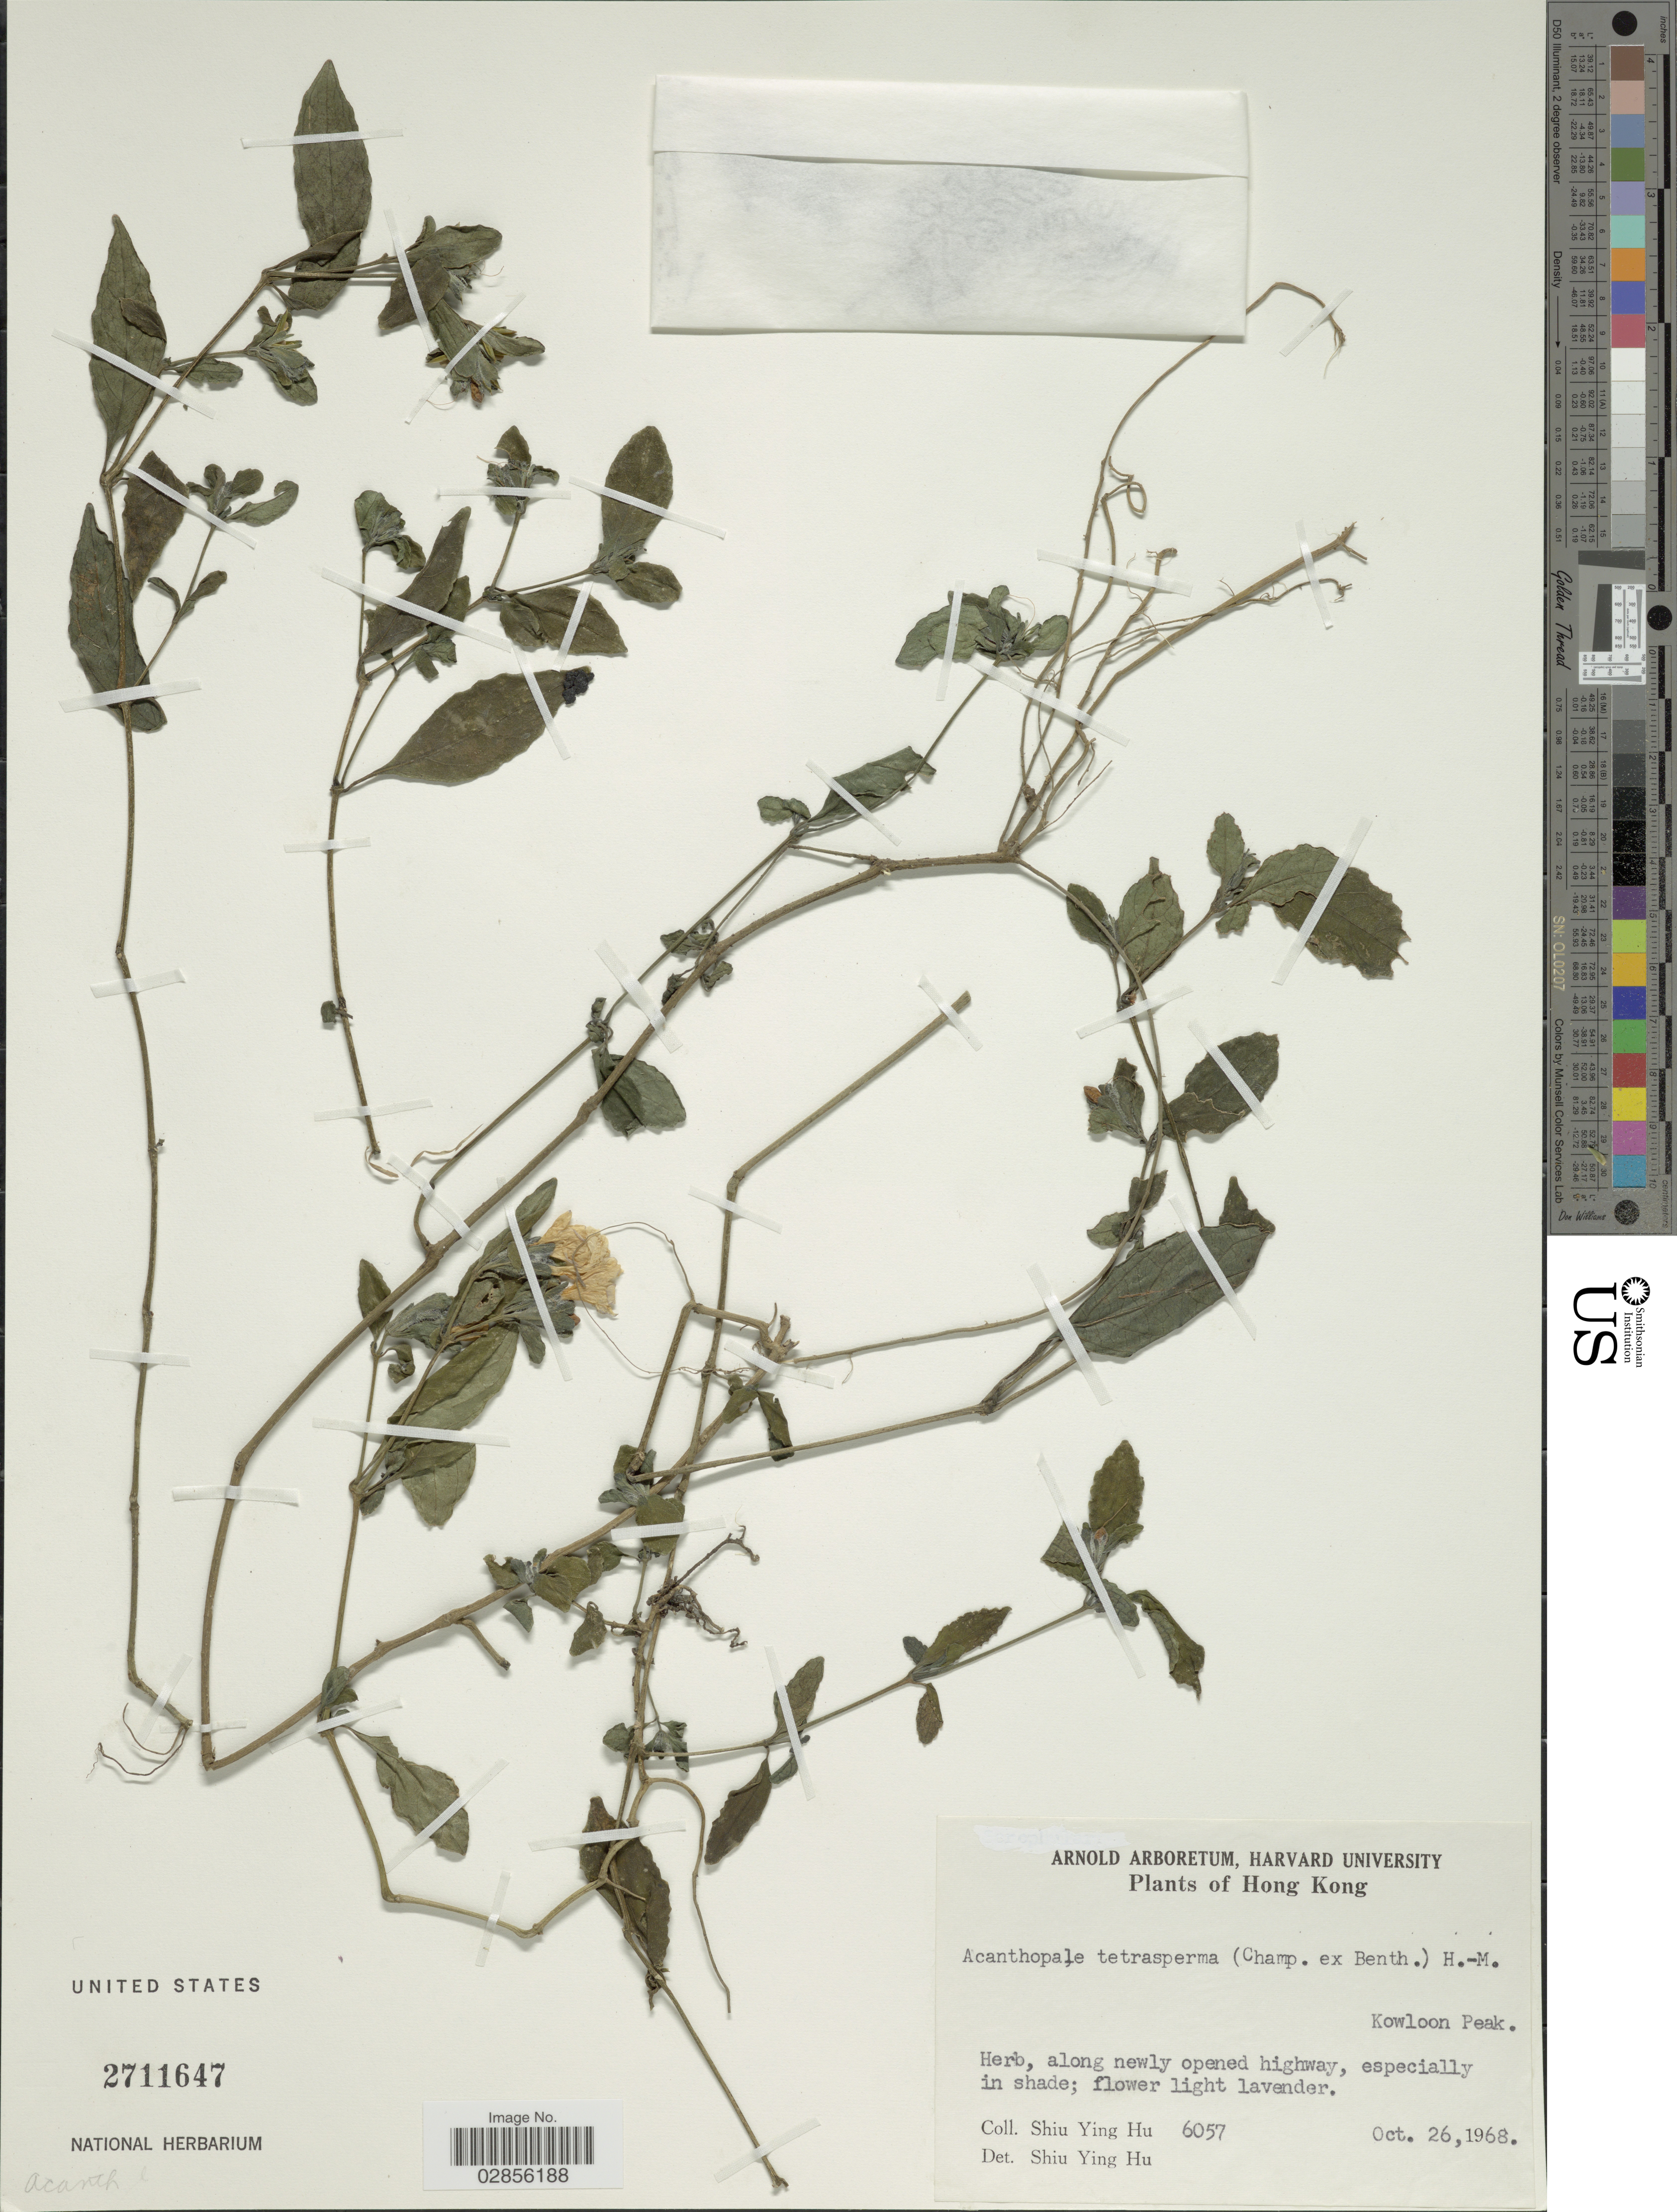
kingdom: Plantae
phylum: Tracheophyta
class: Magnoliopsida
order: Lamiales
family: Acanthaceae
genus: Acanthopale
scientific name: Acanthopale tetrasperma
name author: (Champ.) Hand.-Mazz.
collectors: S. Y. Hu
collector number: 6057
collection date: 1968-10-26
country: China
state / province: Hong Kong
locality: Kowloon Peak.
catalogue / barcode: US 2711647